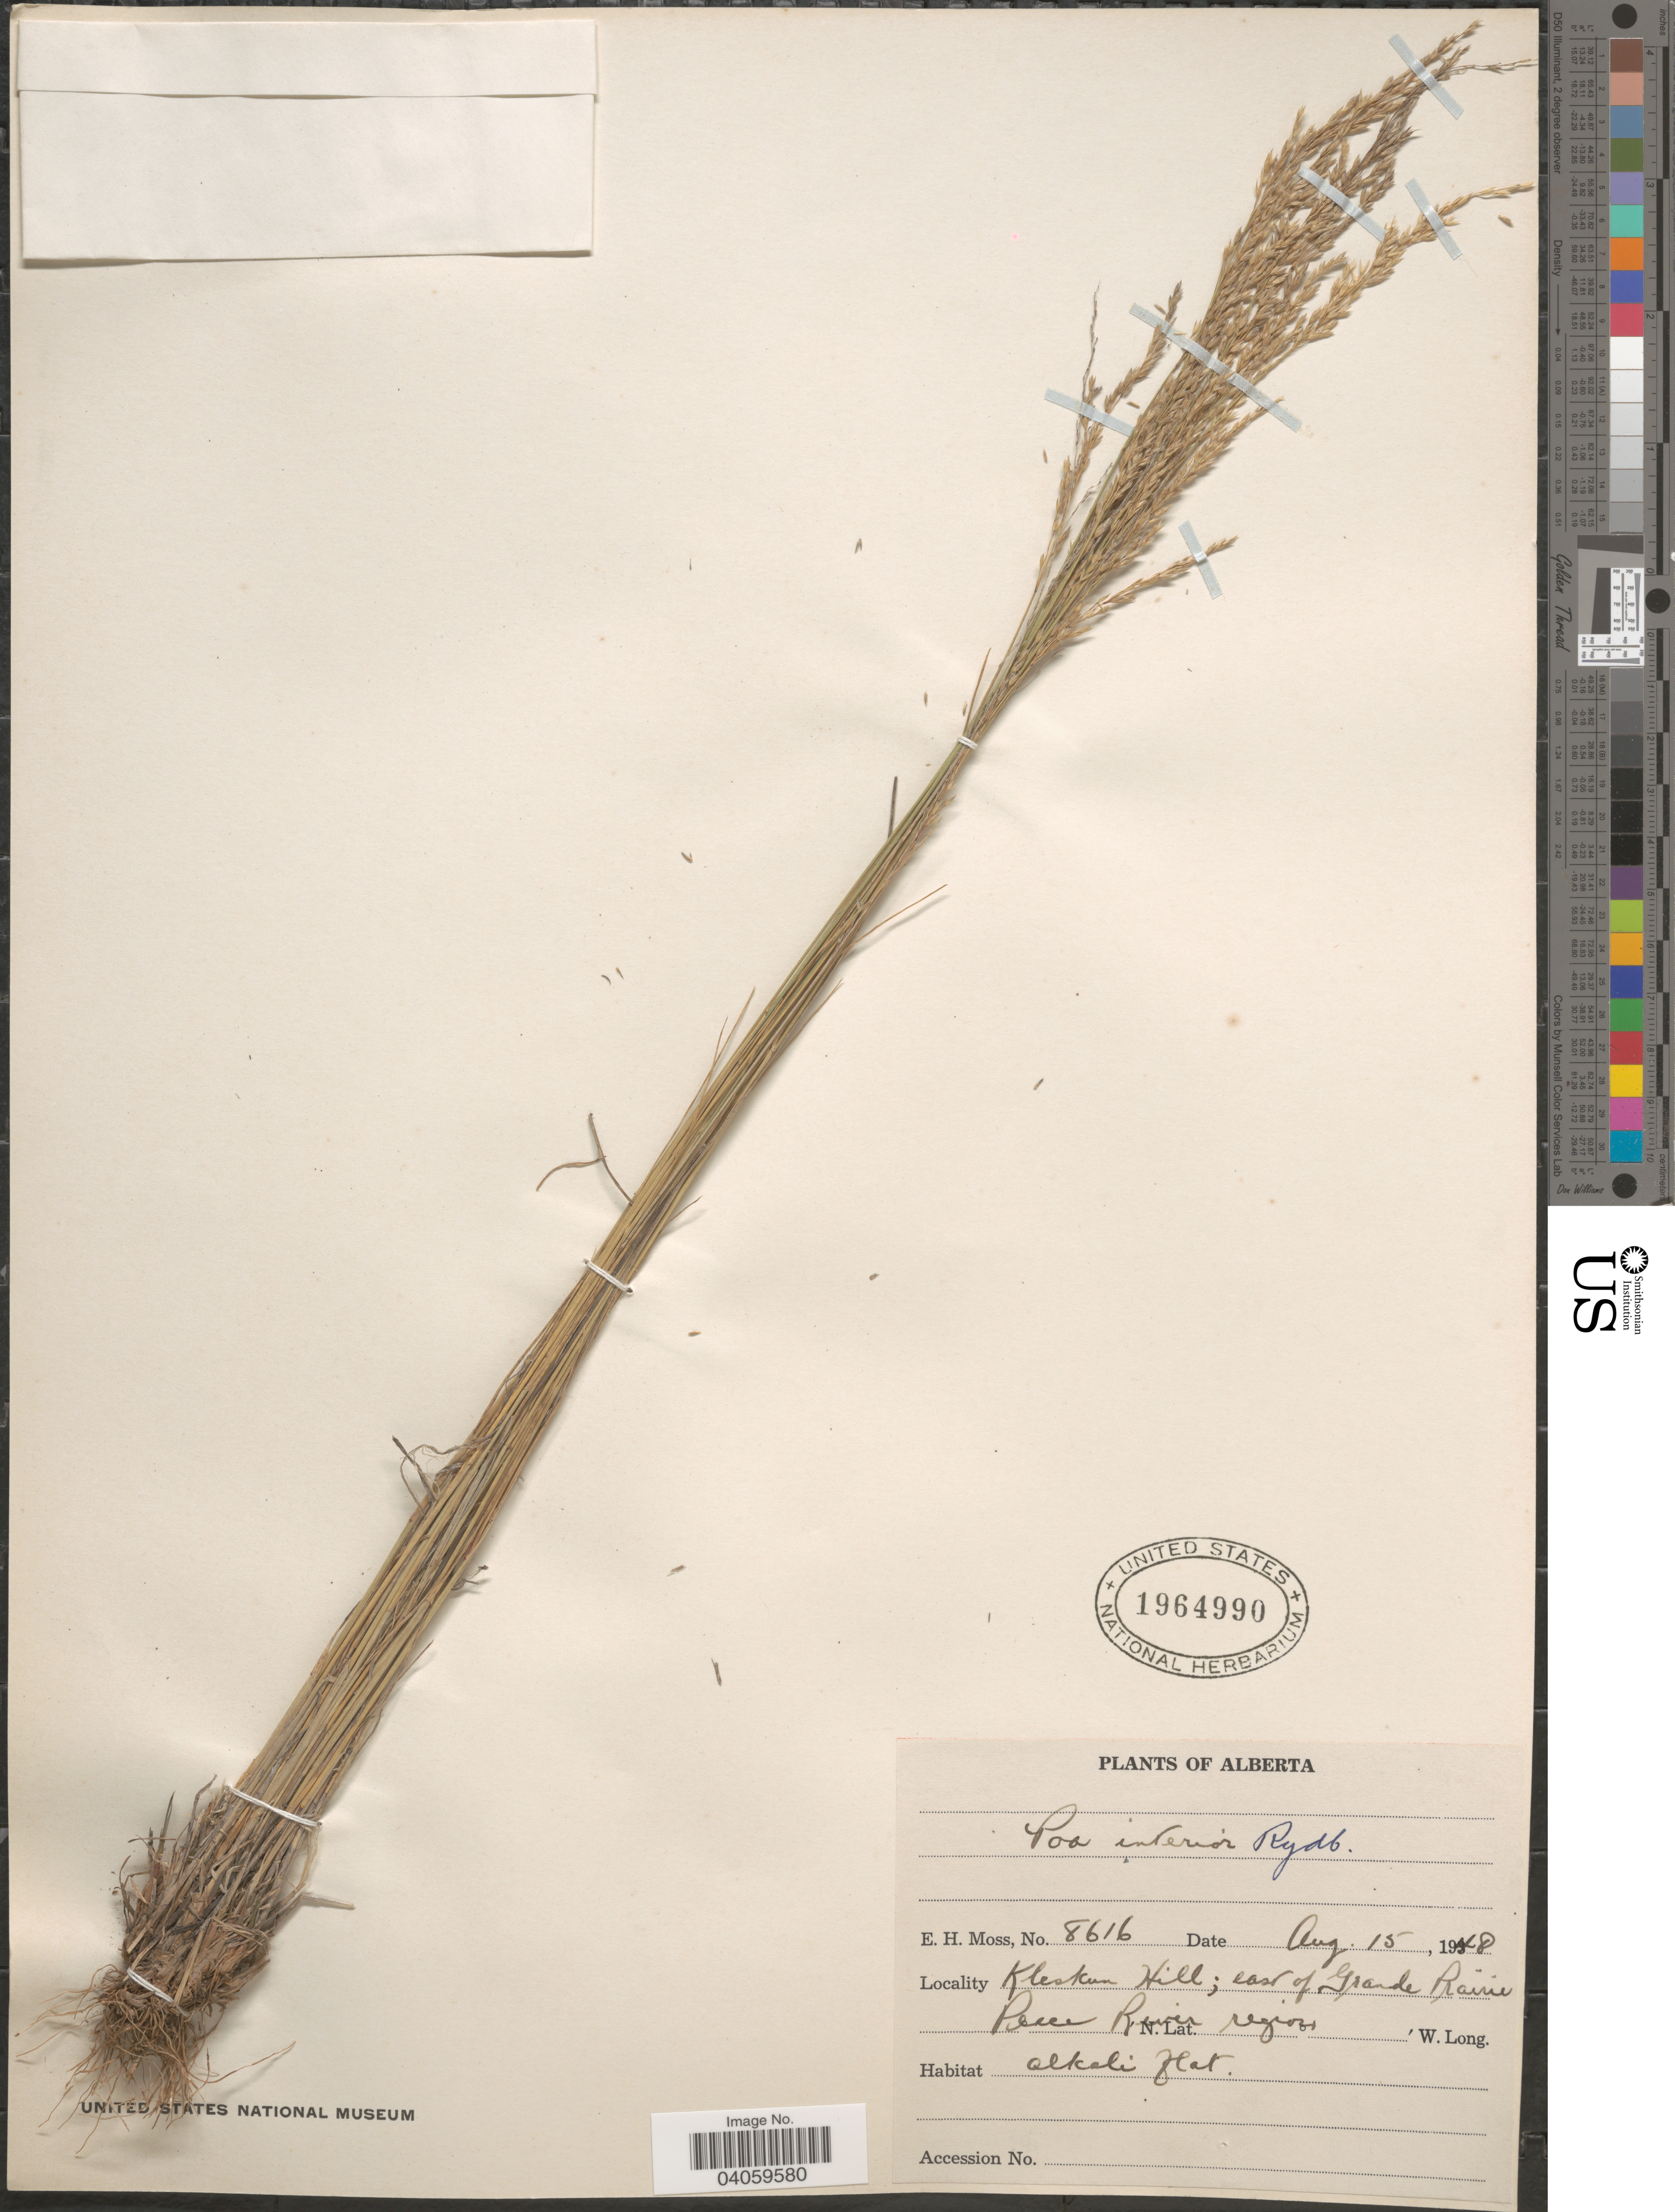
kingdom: Plantae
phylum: Tracheophyta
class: Liliopsida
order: Poales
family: Poaceae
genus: Poa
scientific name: Poa interior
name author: Rydb.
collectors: E. Moss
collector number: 8616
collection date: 1948-08-15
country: Canada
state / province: Alberta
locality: Kleskun Hill; east of Grande Prairie Peace River region.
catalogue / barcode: US 1964990